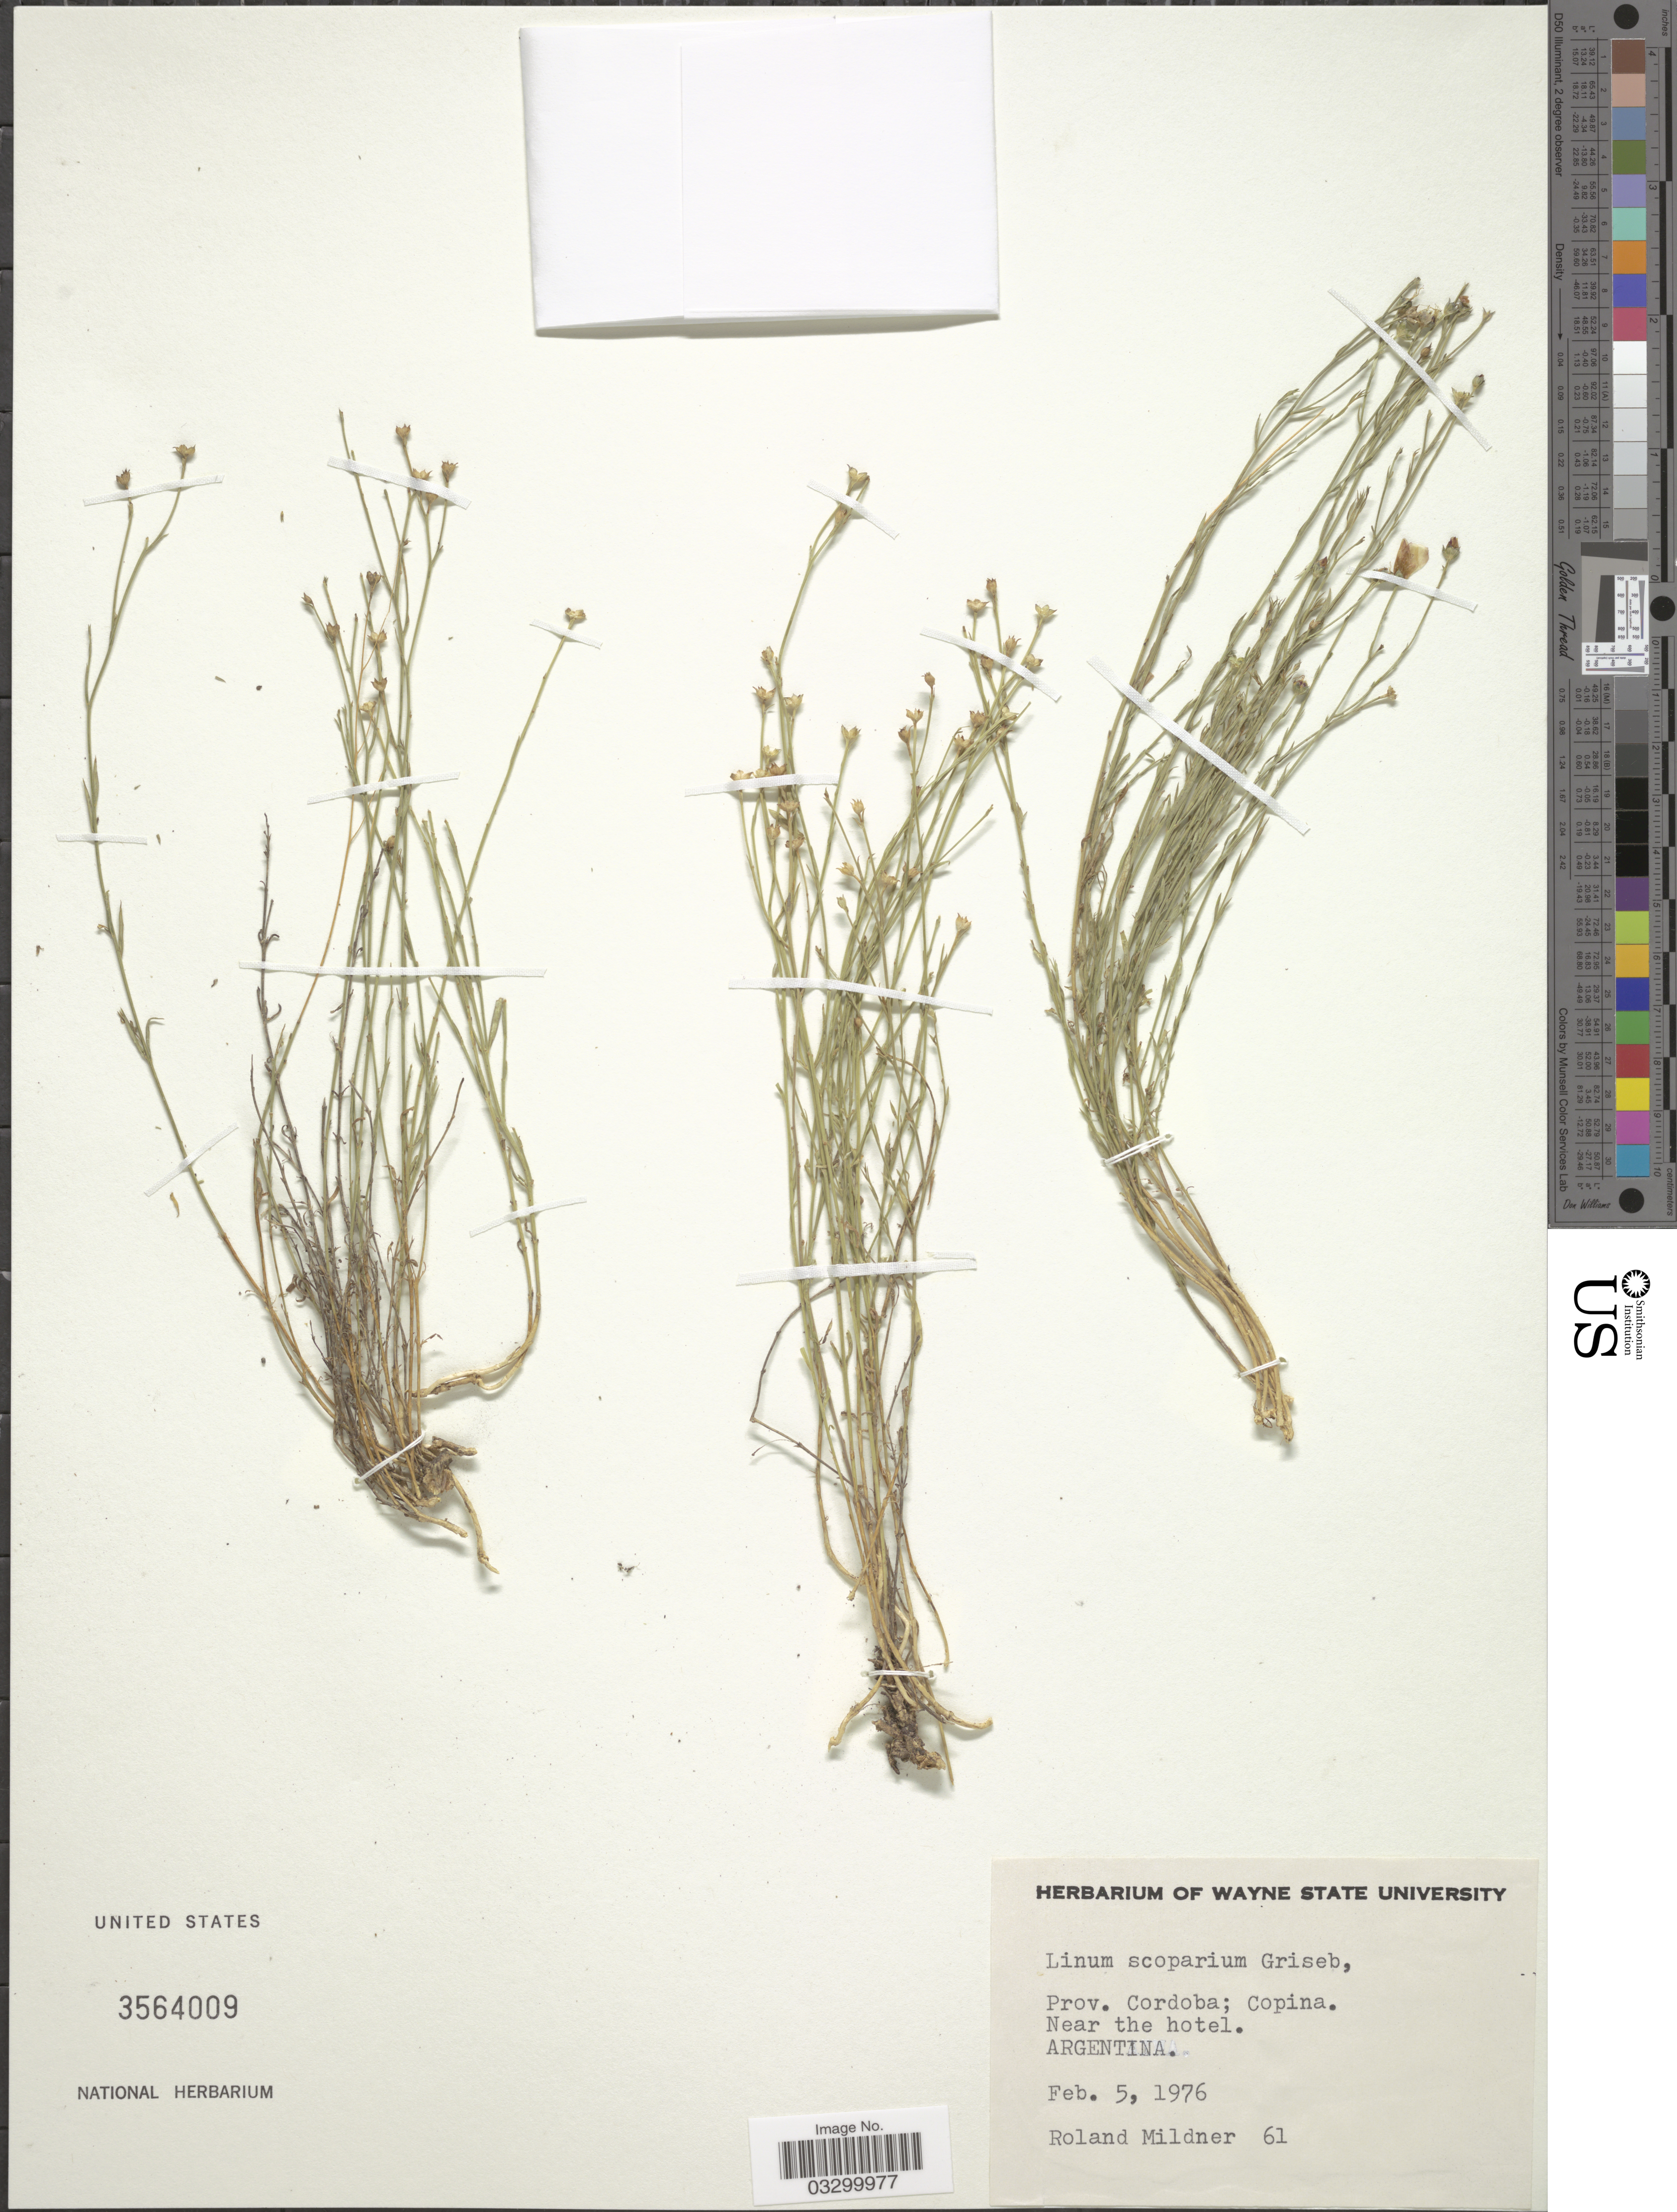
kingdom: Plantae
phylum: Tracheophyta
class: Magnoliopsida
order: Malpighiales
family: Linaceae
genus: Linum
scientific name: Linum scoparium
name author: Griseb.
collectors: R. Mildner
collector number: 61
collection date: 1976-02-05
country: Argentina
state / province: Cordoba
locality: Prov. Cordoba; Copina.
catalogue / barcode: US 3564009